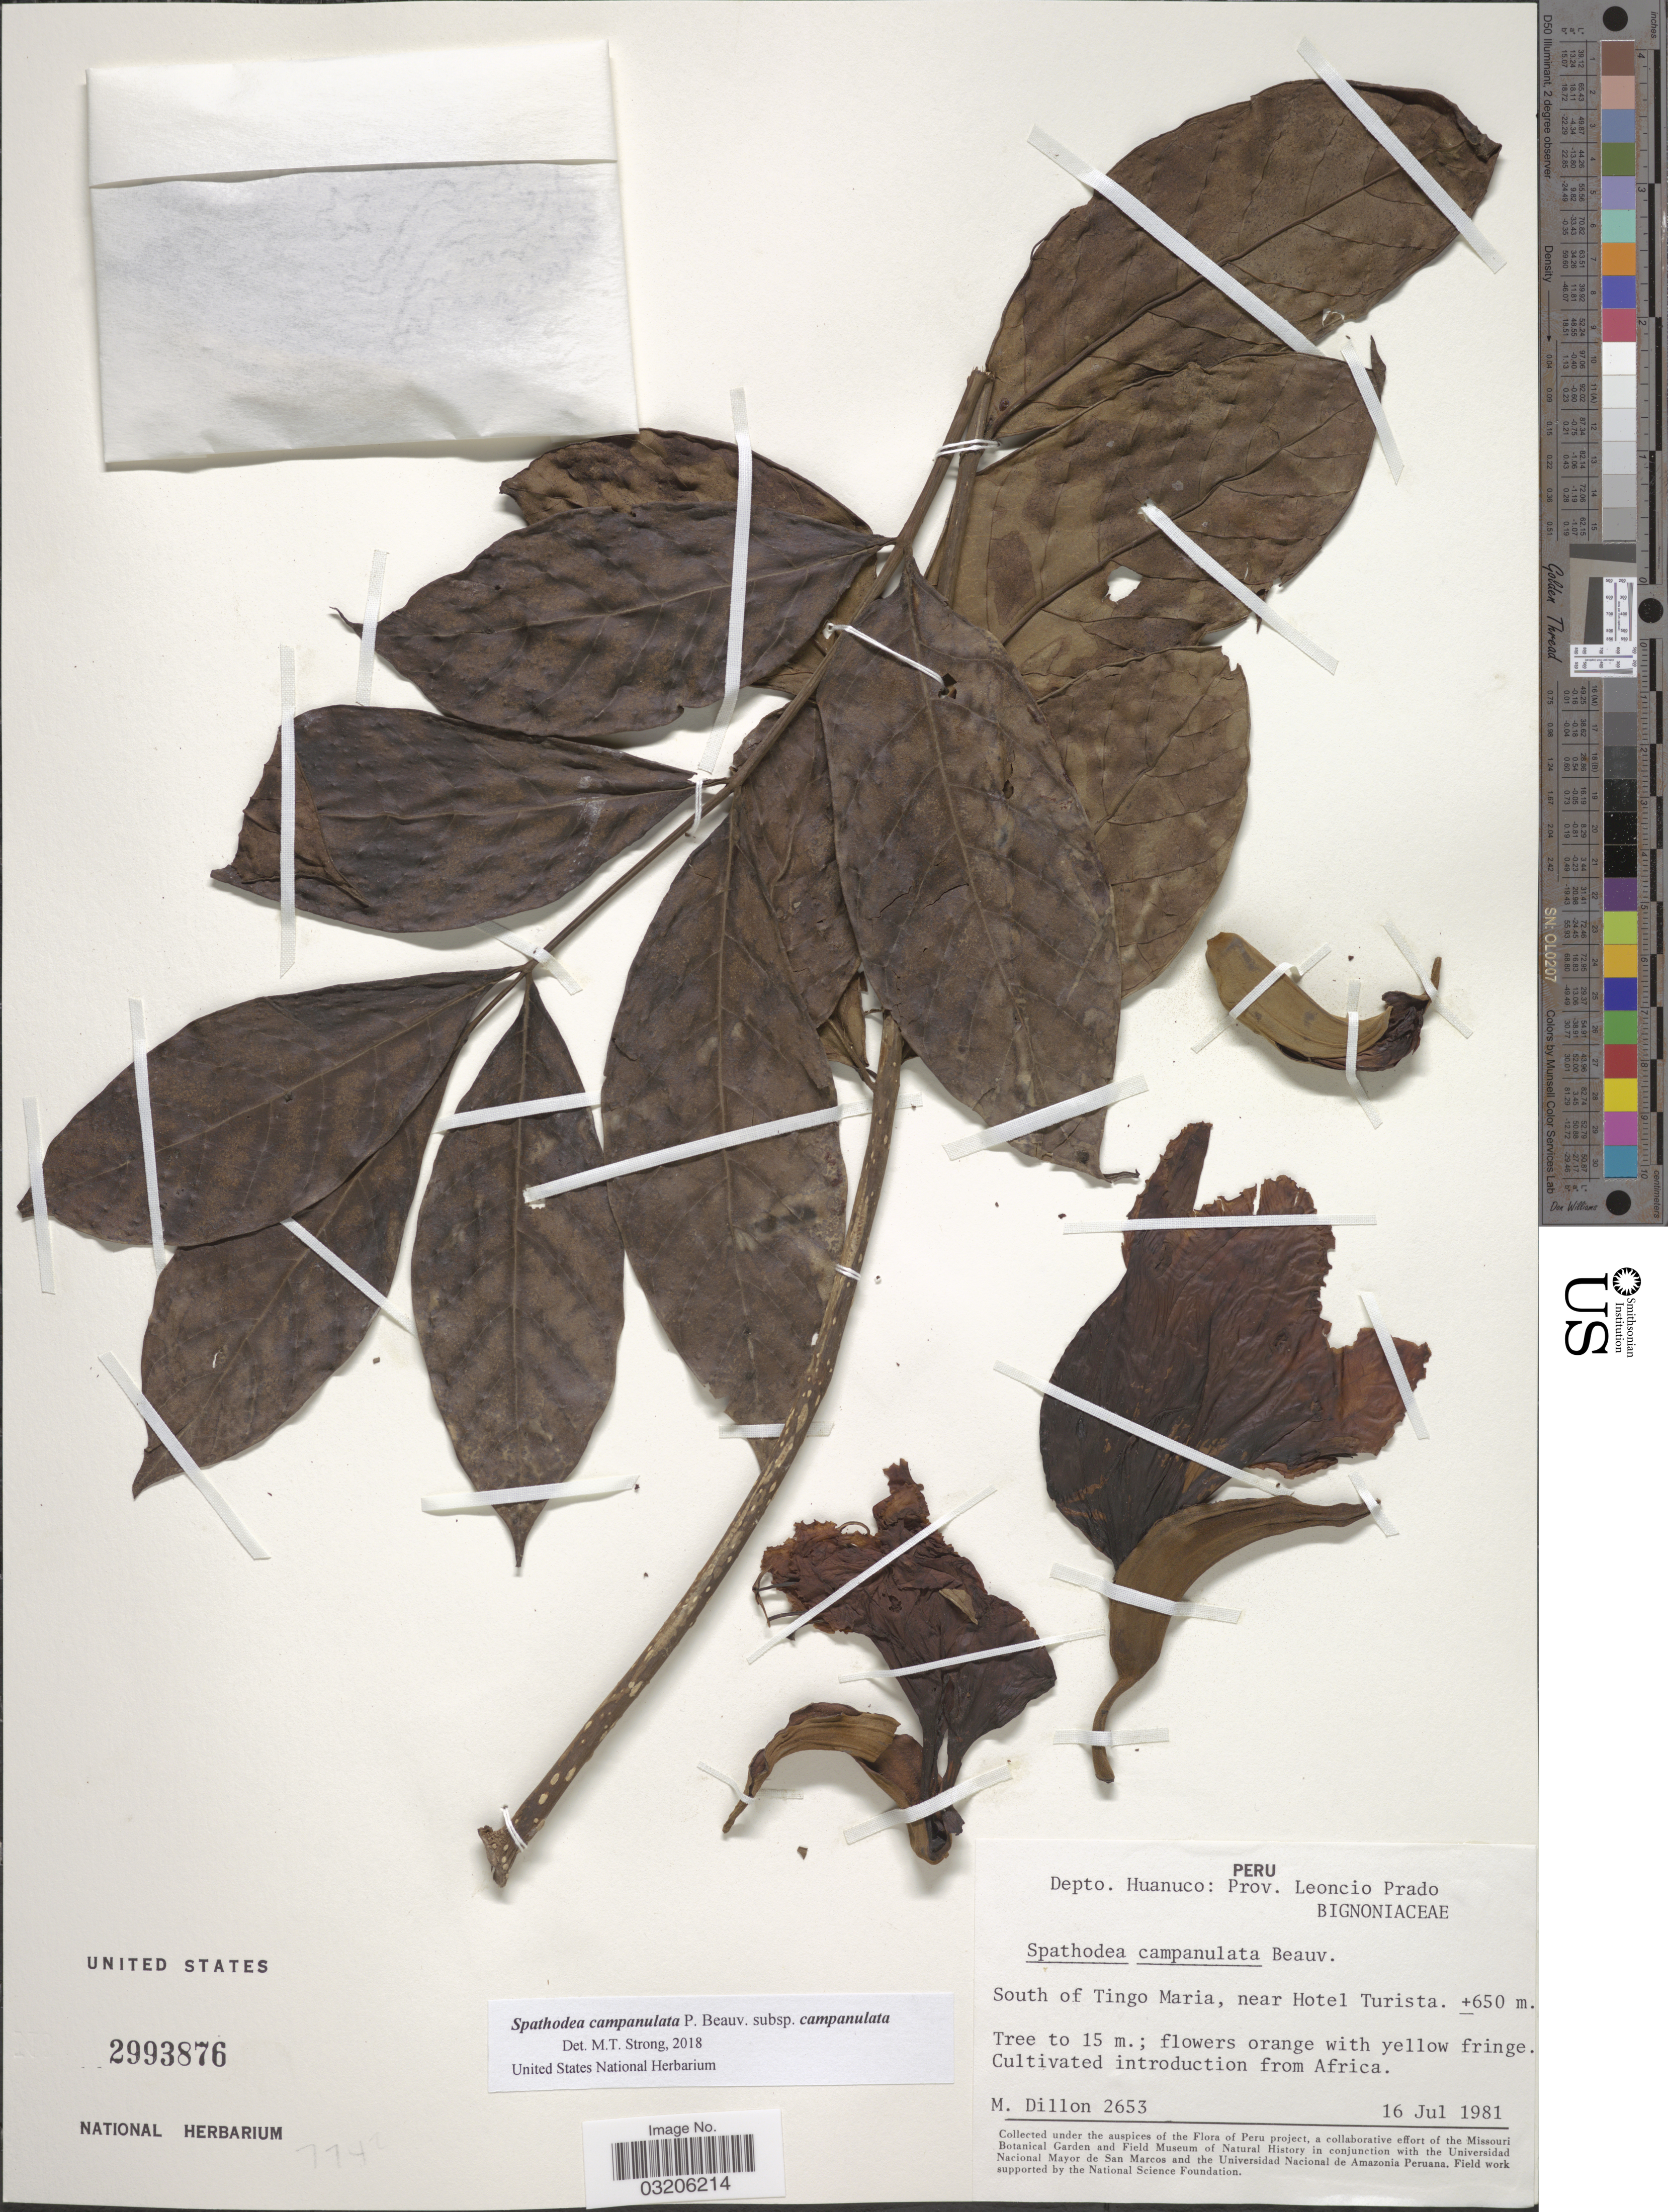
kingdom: Plantae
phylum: Tracheophyta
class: Magnoliopsida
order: Lamiales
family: Bignoniaceae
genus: Spathodea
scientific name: Spathodea campanulata subsp. campanulata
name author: P. Beauv.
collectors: M. O. Dillon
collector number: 2653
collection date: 1981-07-16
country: Peru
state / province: Huánuco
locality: Depto. Huanuco: Prov. Leoncio Prado. South of Tingo Maria, near Hotel Turista.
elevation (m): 650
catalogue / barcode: US 2993876